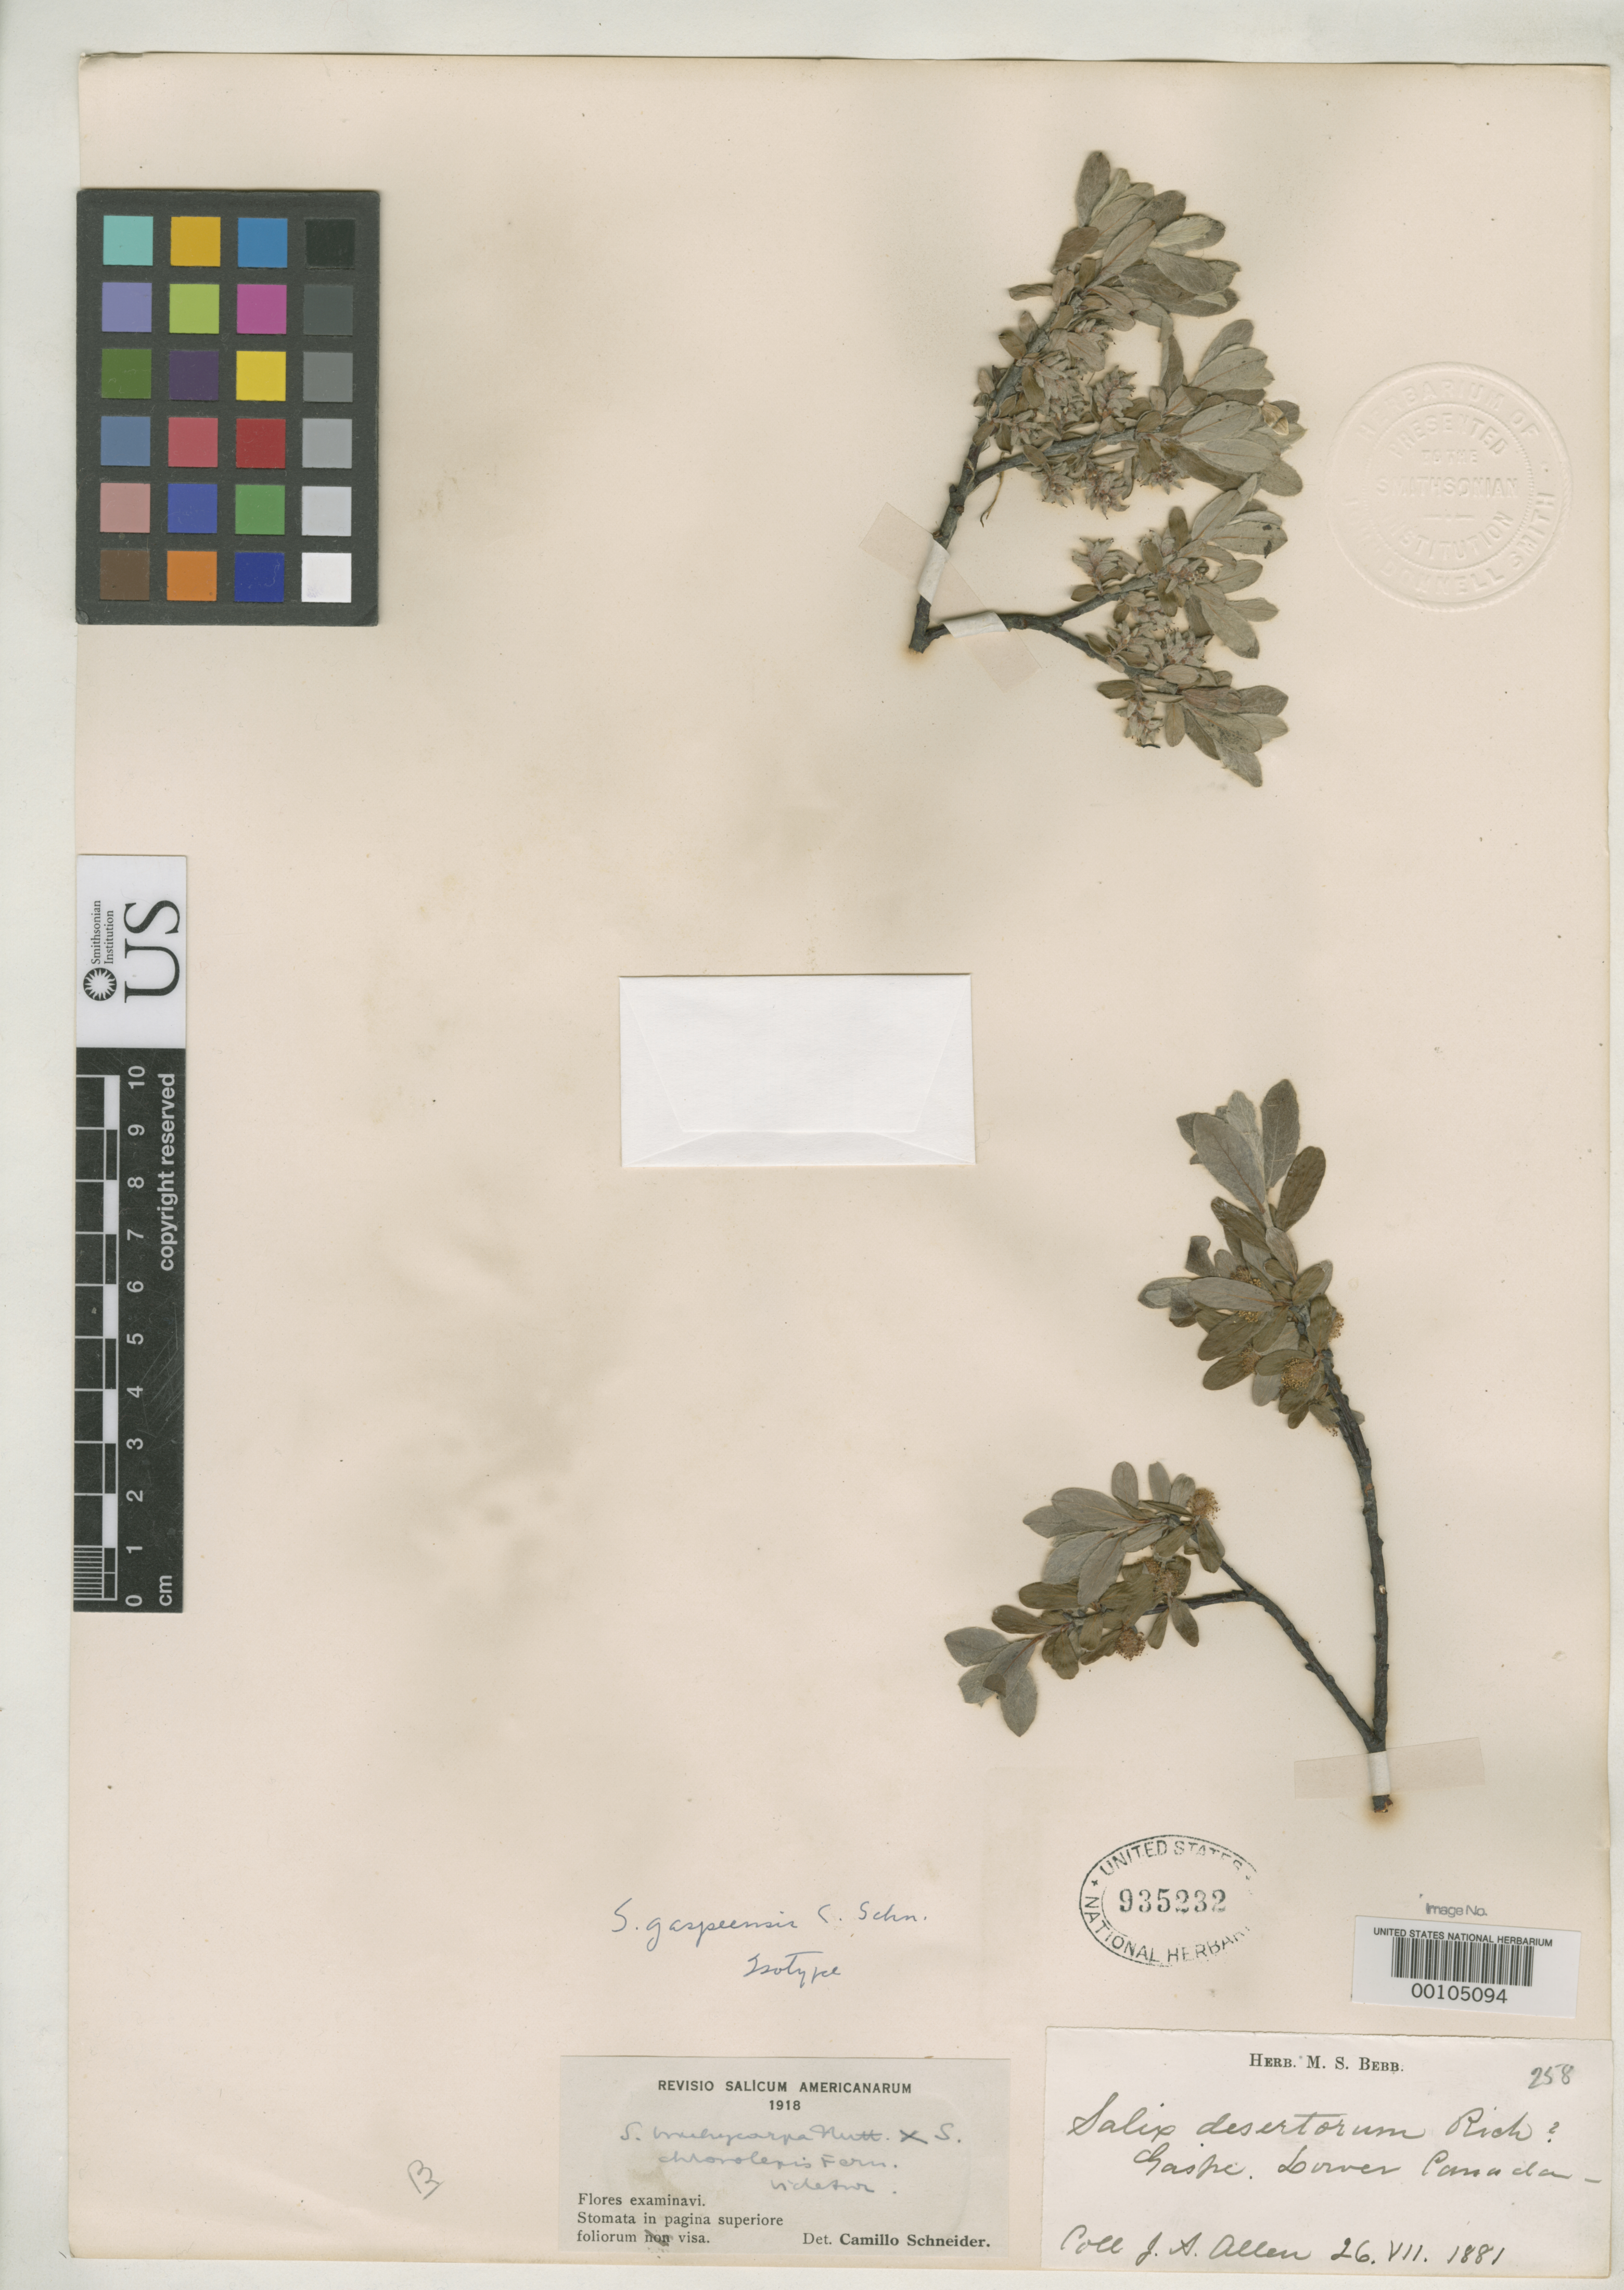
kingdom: Plantae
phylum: Tracheophyta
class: Magnoliopsida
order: Malpighiales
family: Salicaceae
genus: Salix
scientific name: Salix gaspeensis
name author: C.K. Schneid.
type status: Isotype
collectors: J. A. Allen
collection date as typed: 26 Jul 1881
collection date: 1881-07-26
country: Canada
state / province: Quebec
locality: Gaspe.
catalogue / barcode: US 935232